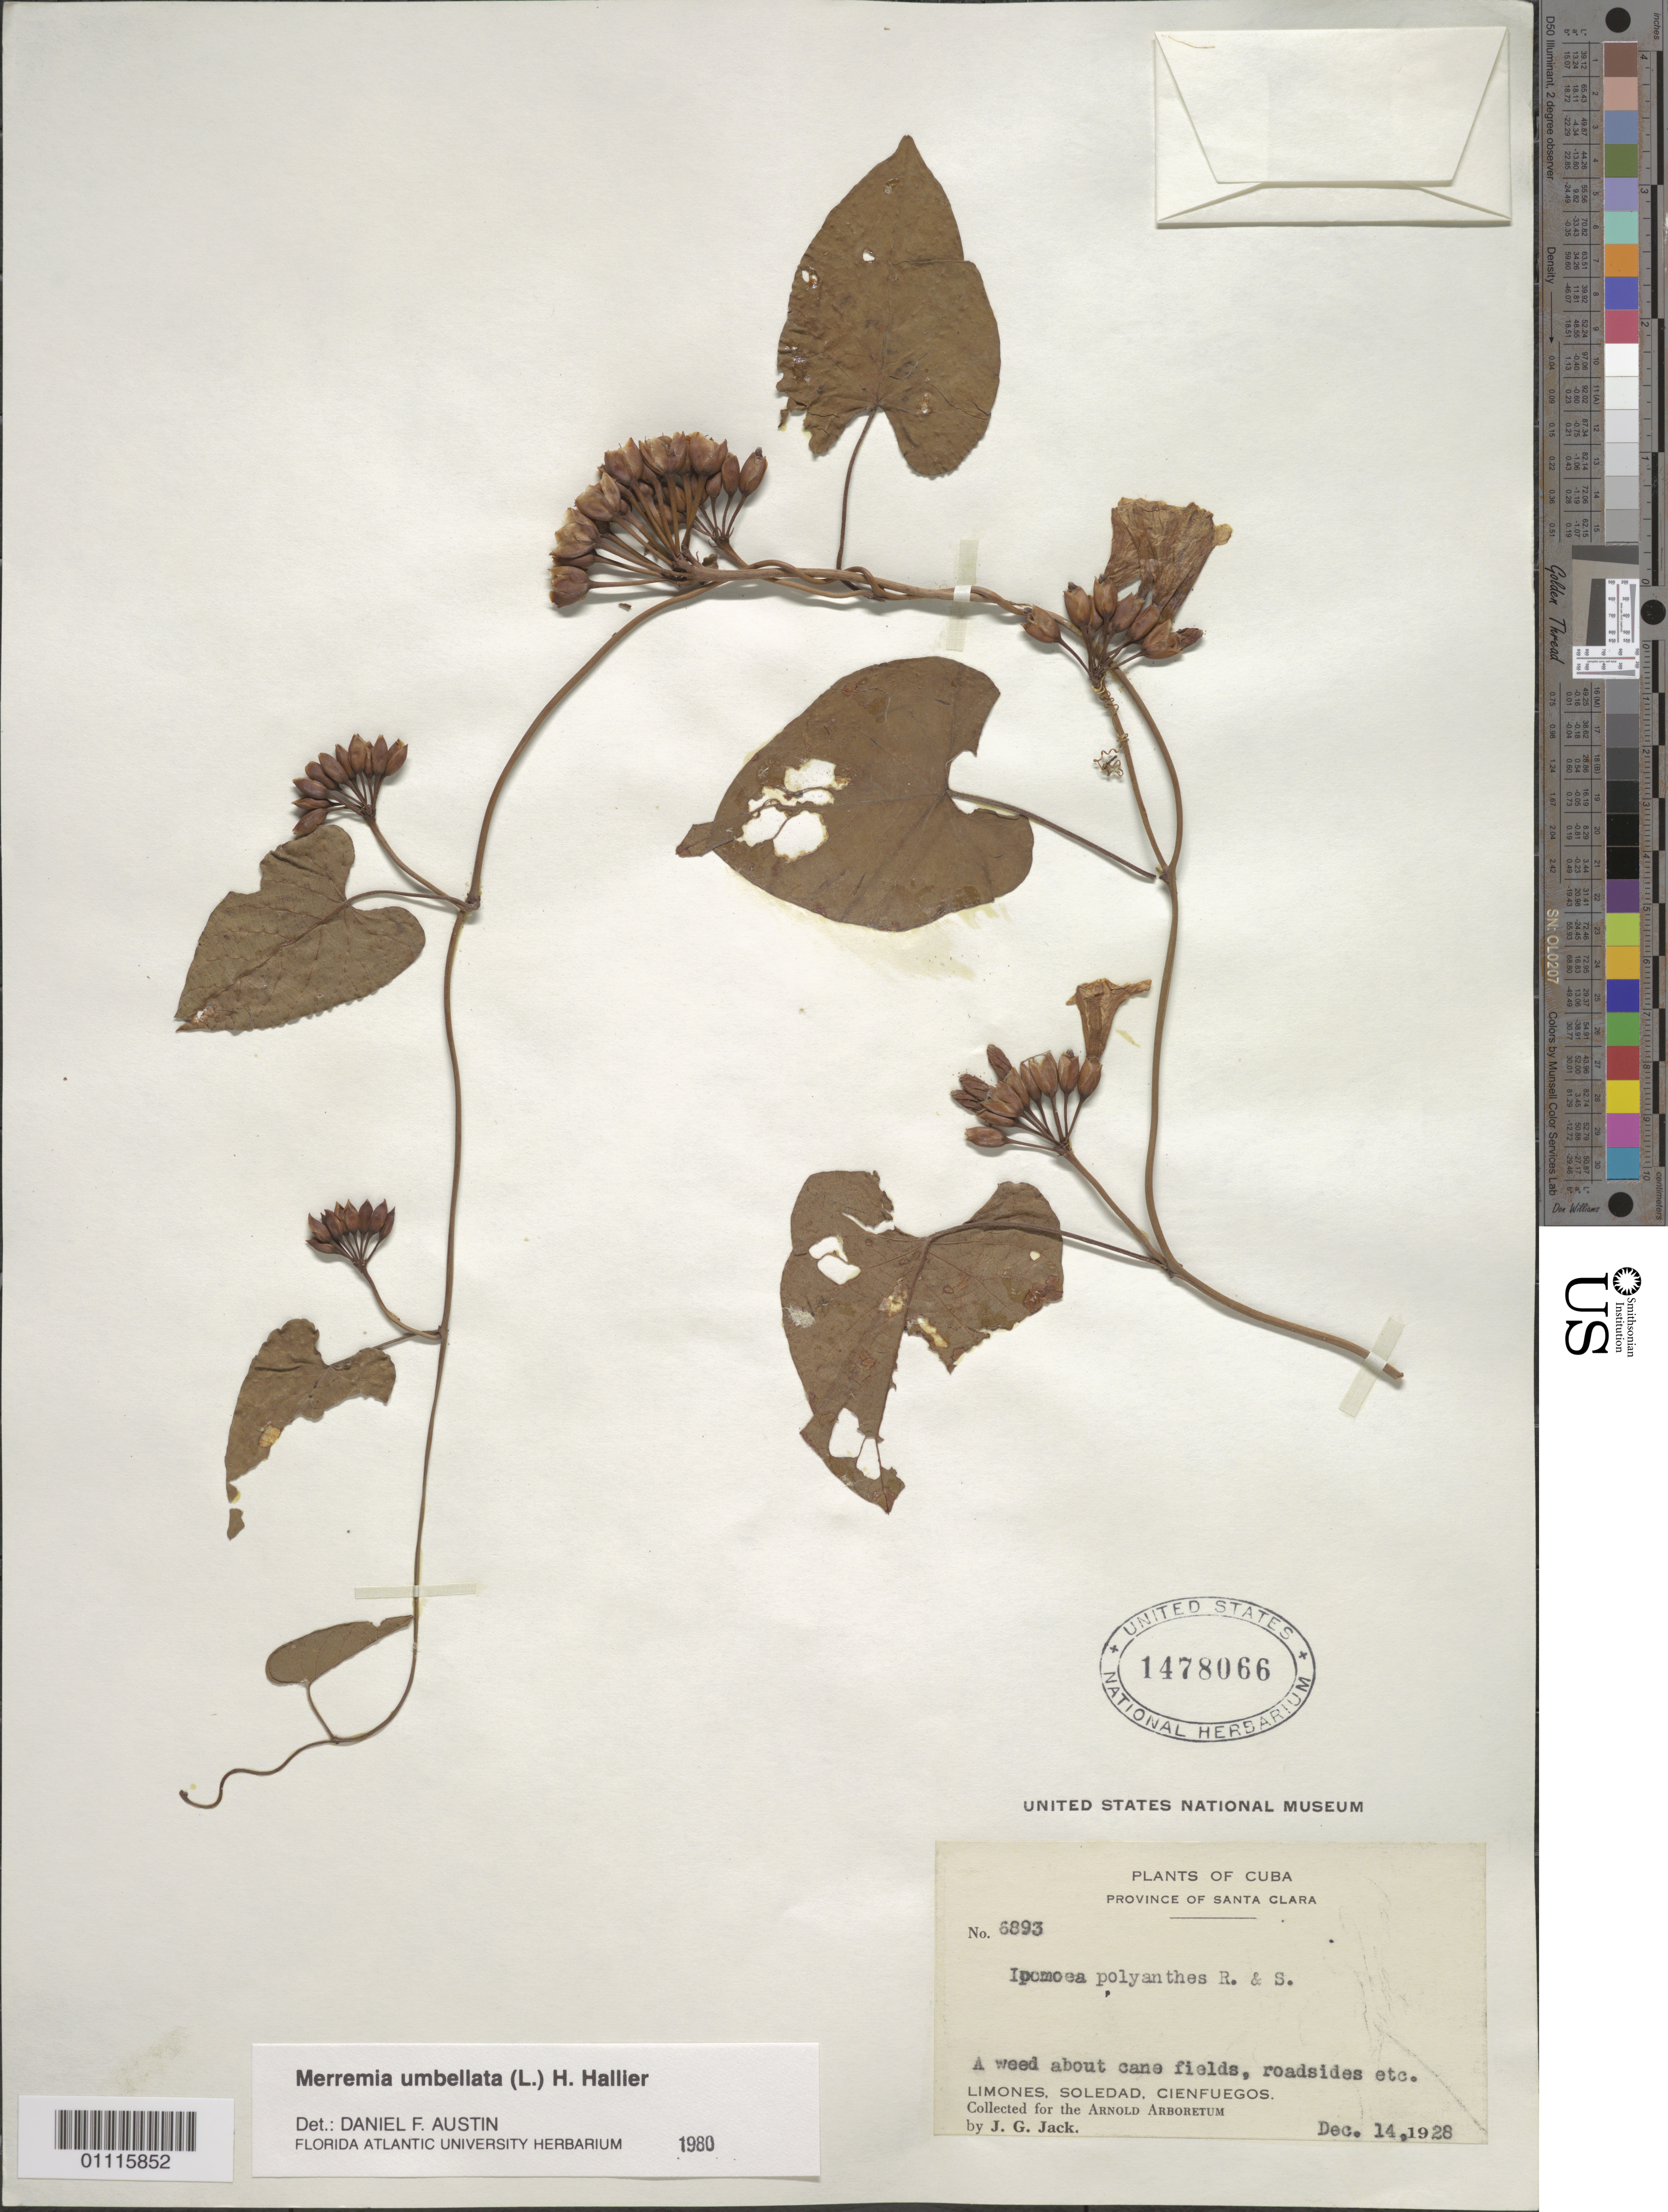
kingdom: Plantae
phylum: Tracheophyta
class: Magnoliopsida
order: Solanales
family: Convolvulaceae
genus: Merremia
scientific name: Merremia umbellata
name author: (L.) Hallier f.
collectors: J. G. Jack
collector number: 6893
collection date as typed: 14 Dec 1928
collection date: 1928-12-14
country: Cuba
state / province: Cienfuegos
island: Cuba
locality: Limones, Soledad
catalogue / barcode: US 1478066